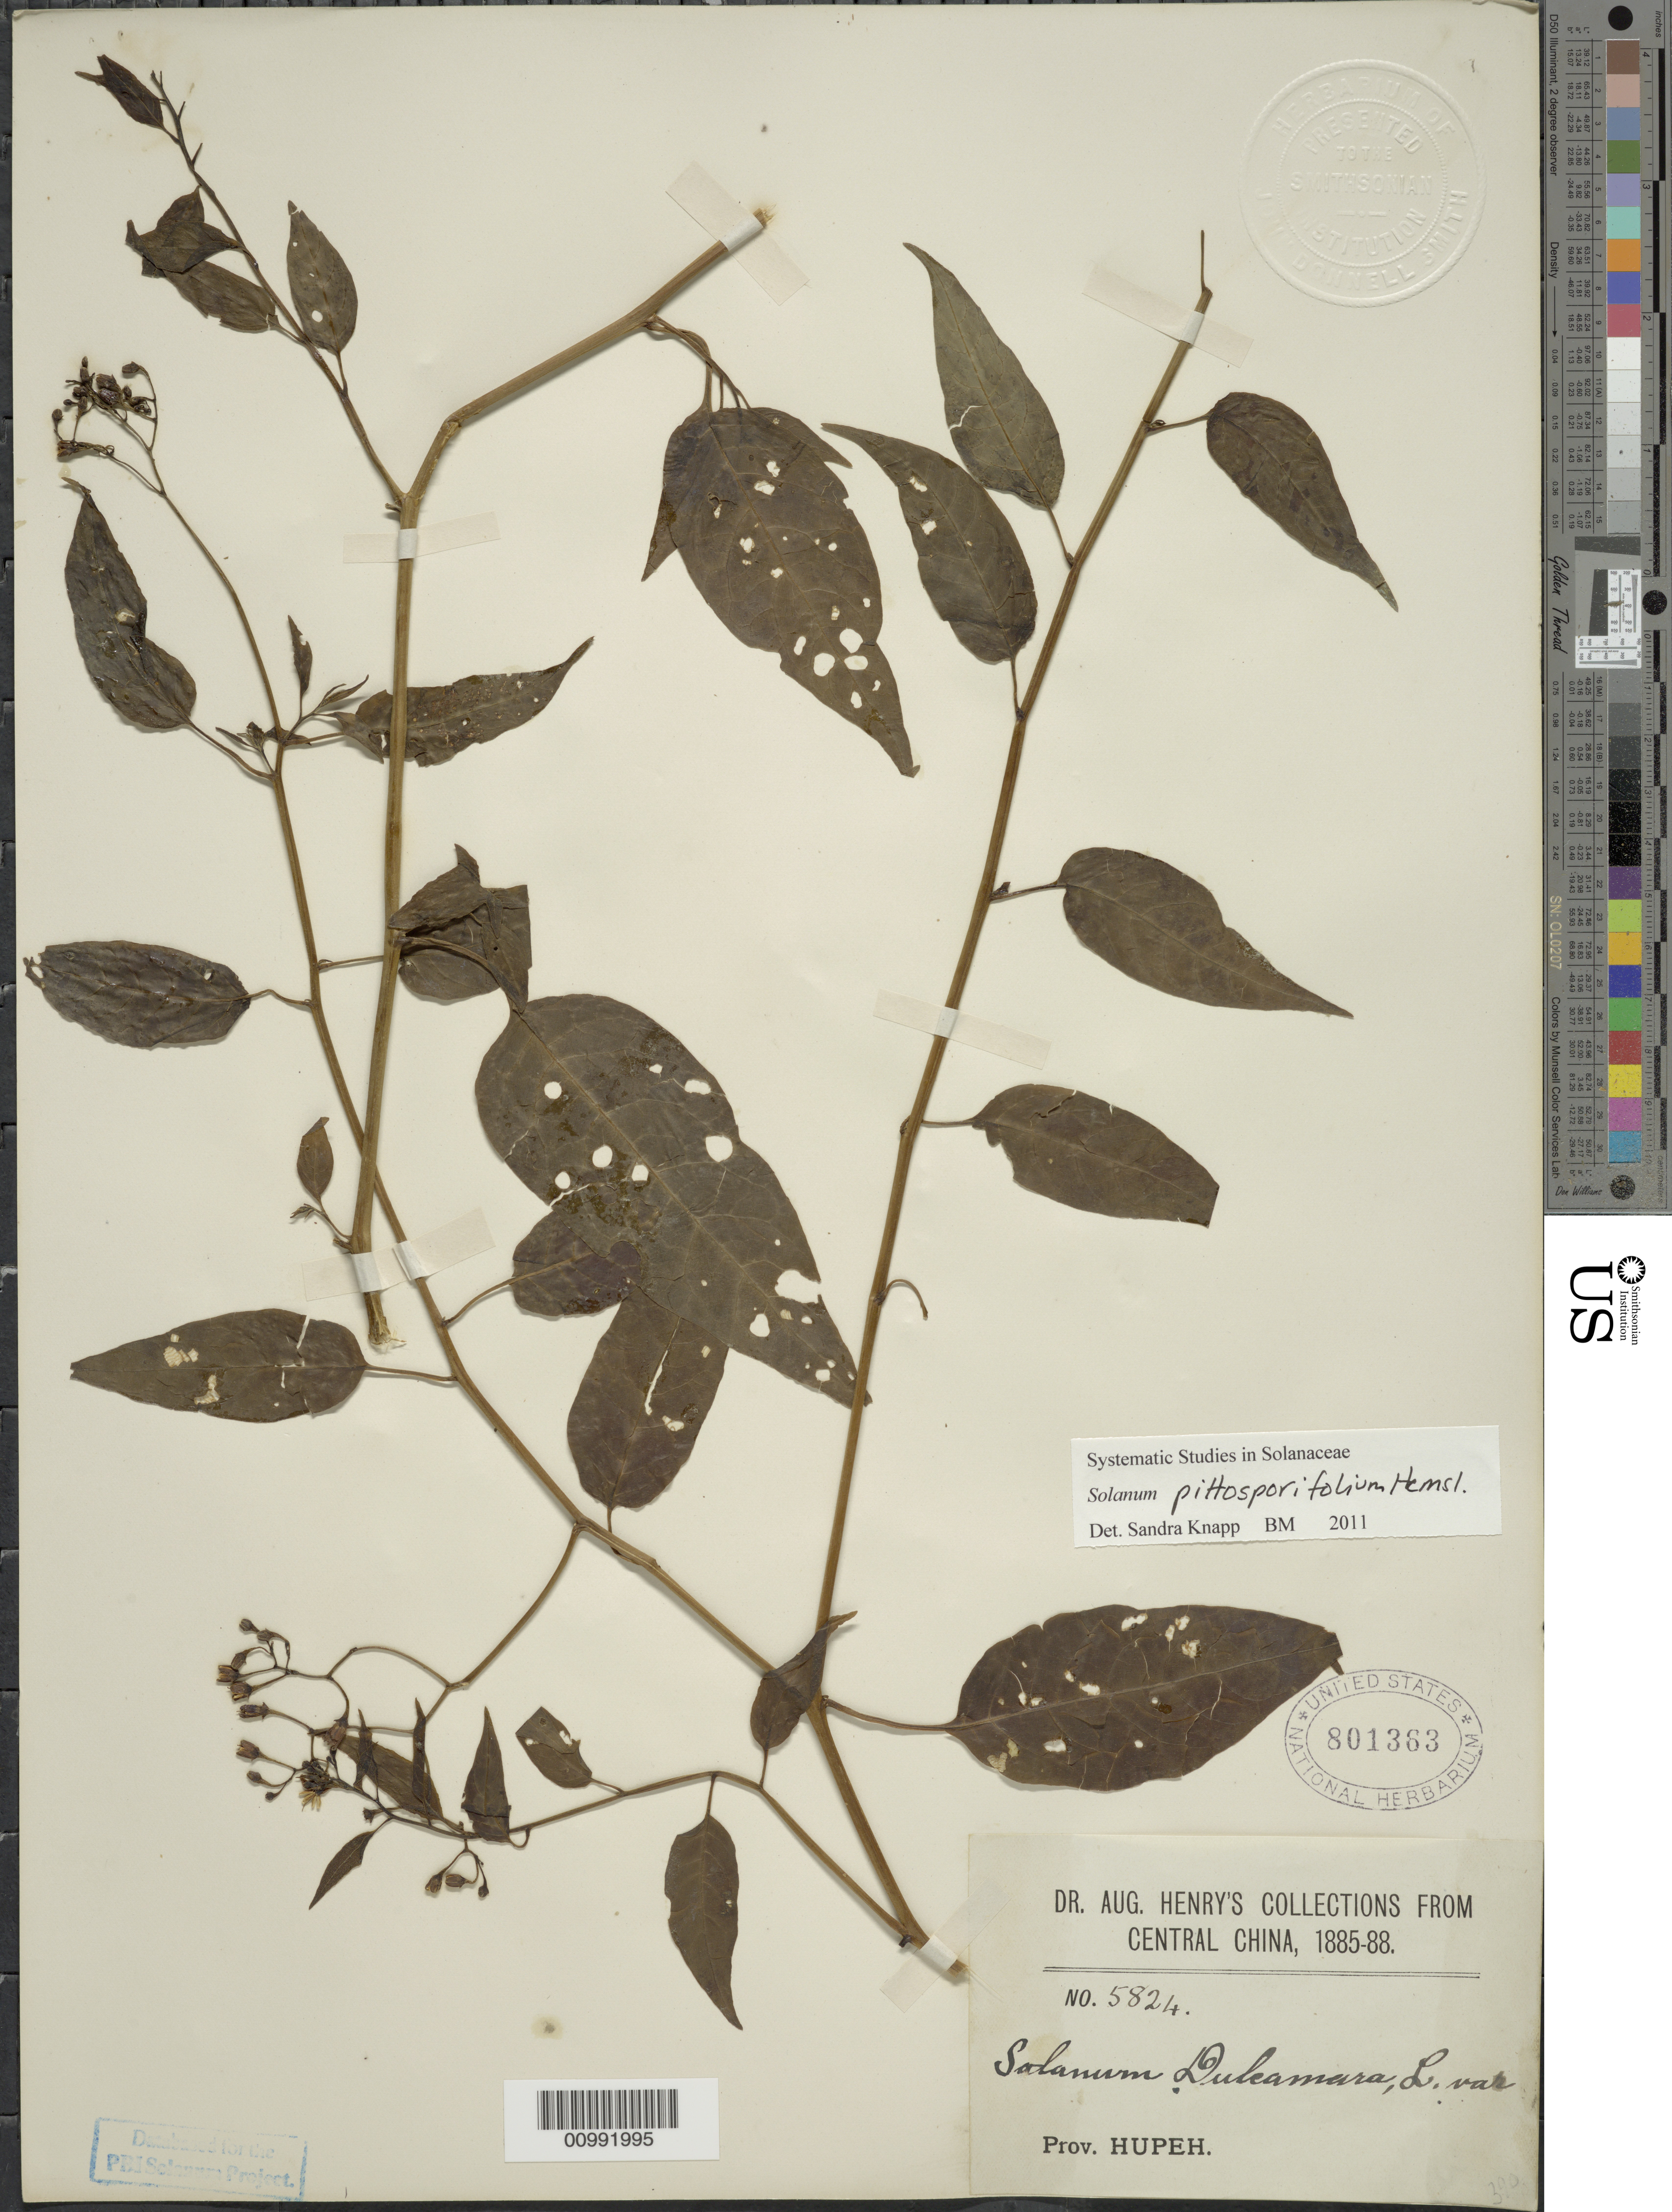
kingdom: Plantae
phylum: Tracheophyta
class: Magnoliopsida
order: Solanales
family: Solanaceae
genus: Solanum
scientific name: Solanum pittosporifolium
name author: Hemsl.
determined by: Knapp, S. D.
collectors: A. Henry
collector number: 5824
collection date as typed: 1885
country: China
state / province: Hubei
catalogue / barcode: US 801383